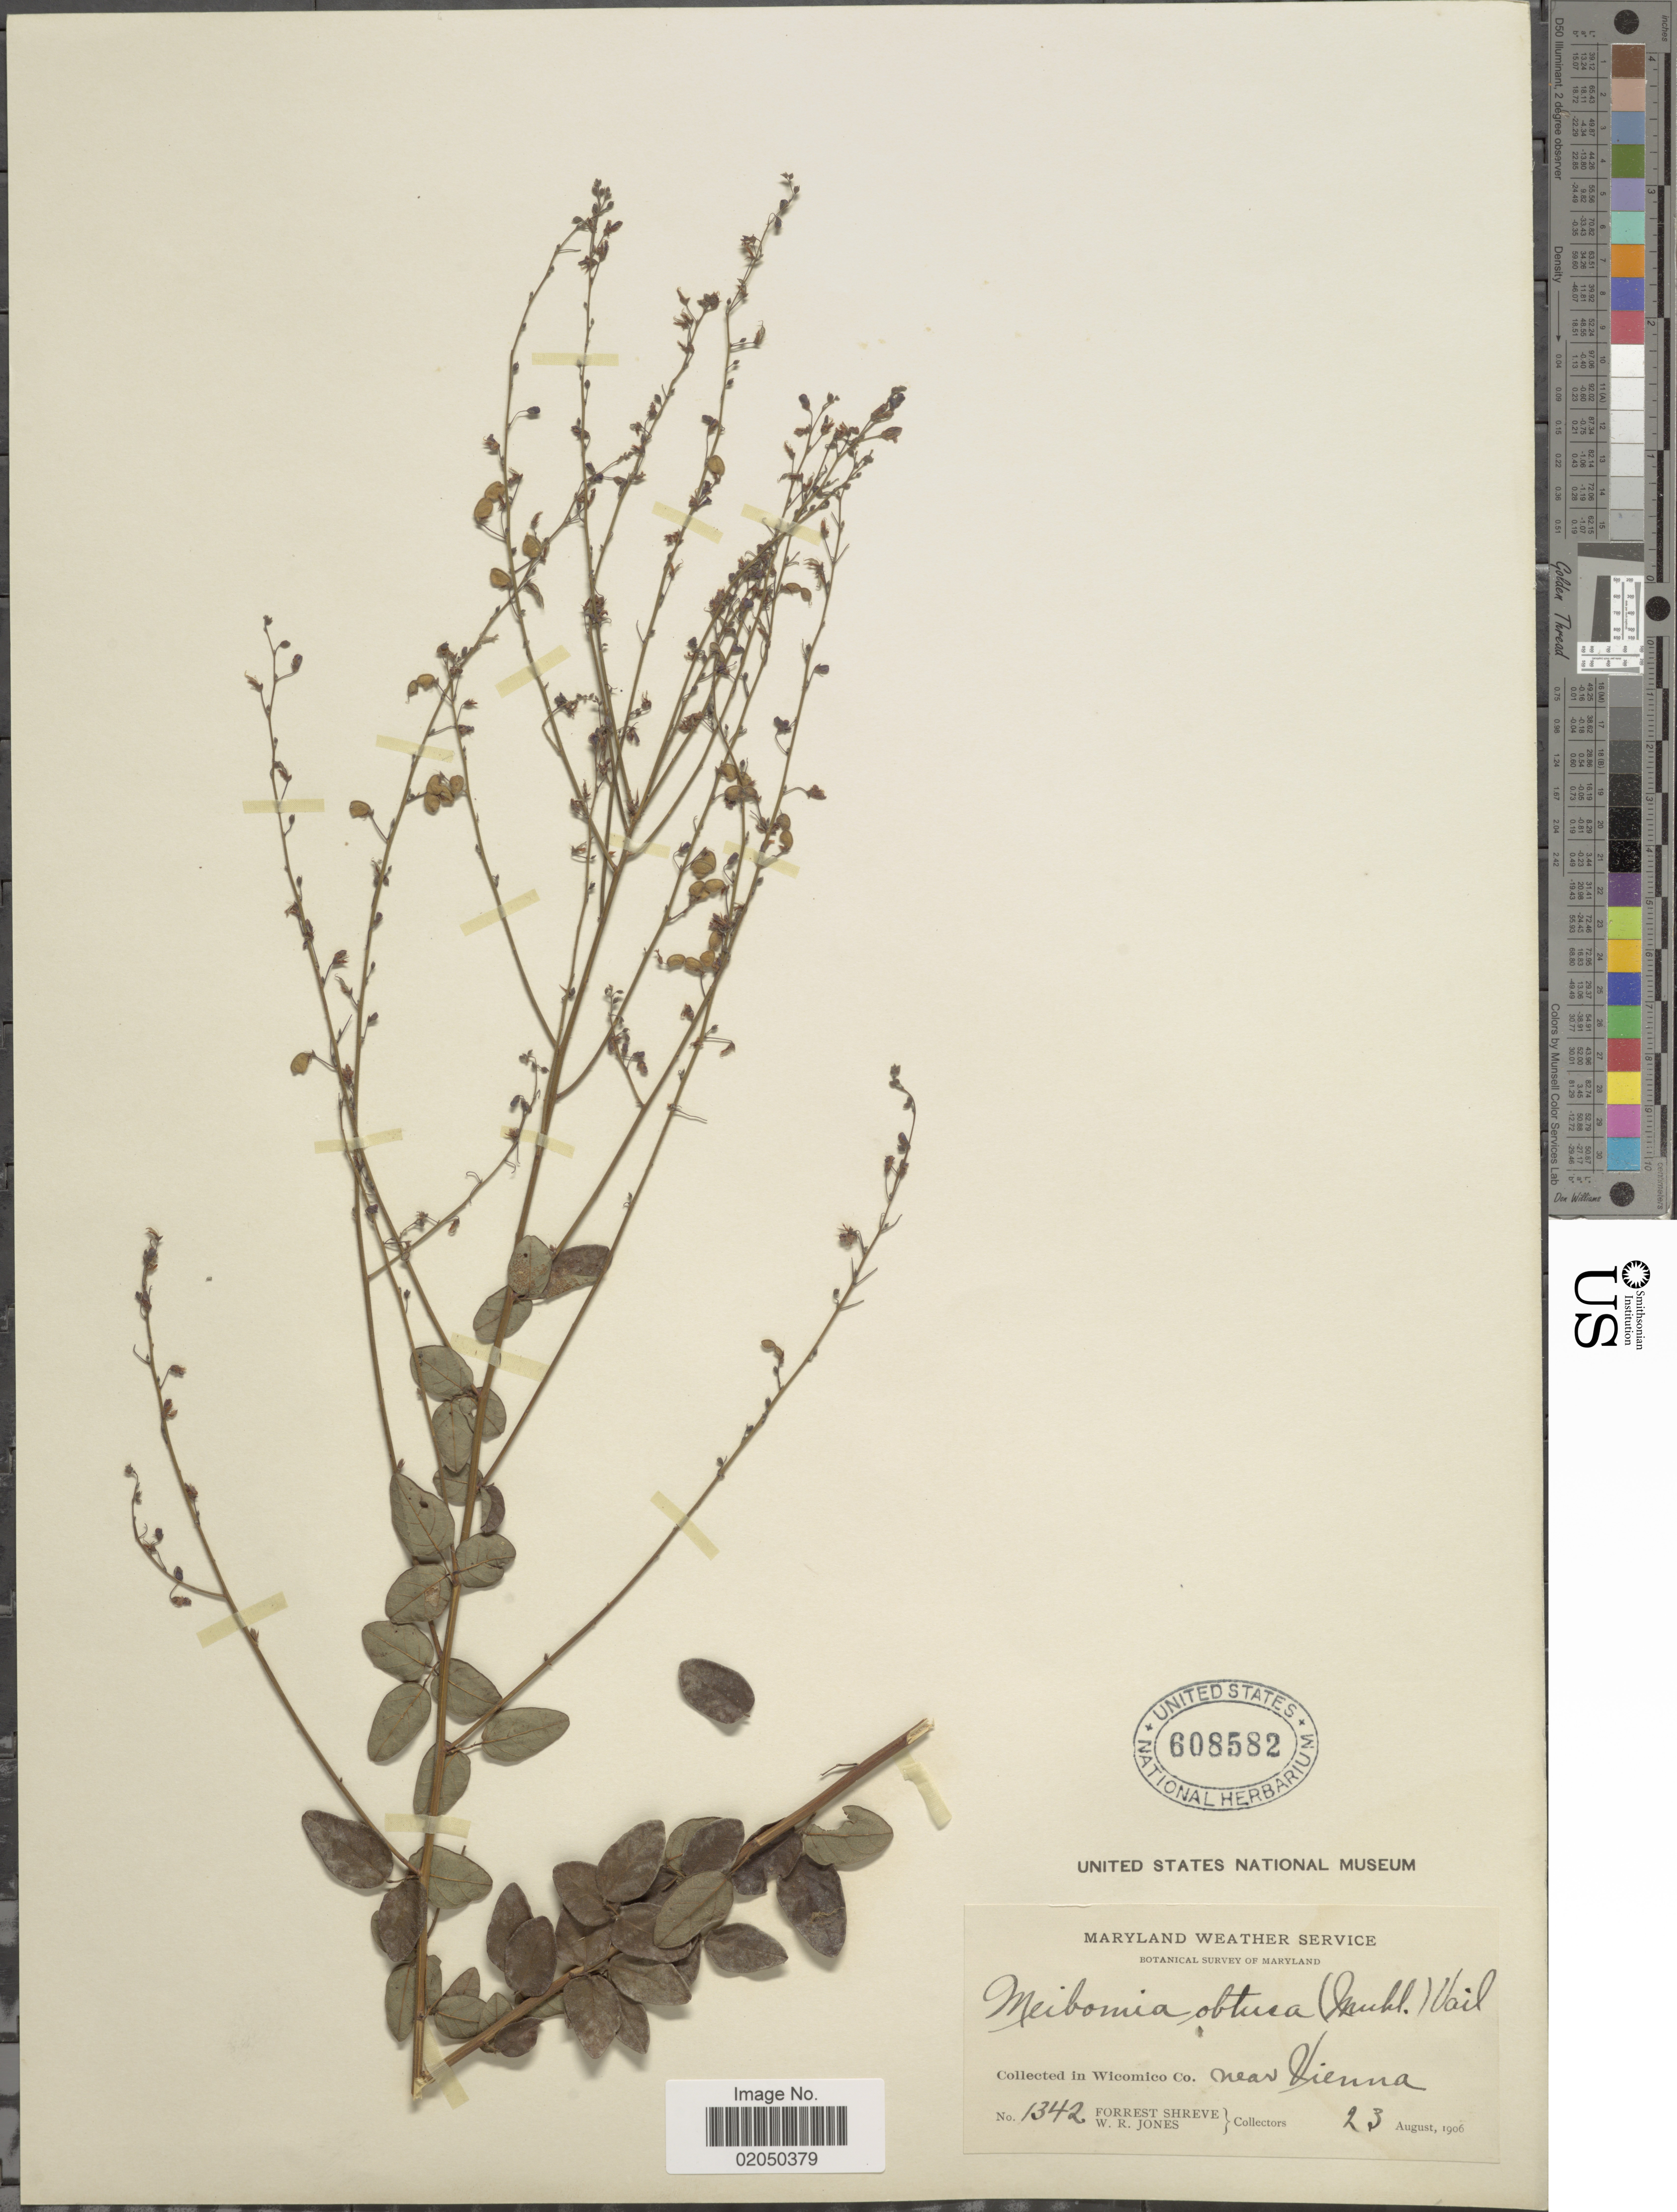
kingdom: Plantae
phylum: Tracheophyta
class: Magnoliopsida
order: Fabales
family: Fabaceae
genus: Desmodium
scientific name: Desmodium ciliare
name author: (Muhl. ex Willd.) DC.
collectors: F. Shreve & W. R. Jones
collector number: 1342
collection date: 1906-08-23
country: United States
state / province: Maryland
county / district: Wicomico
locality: Wicomico Co., Near Vienna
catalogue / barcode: US 608582